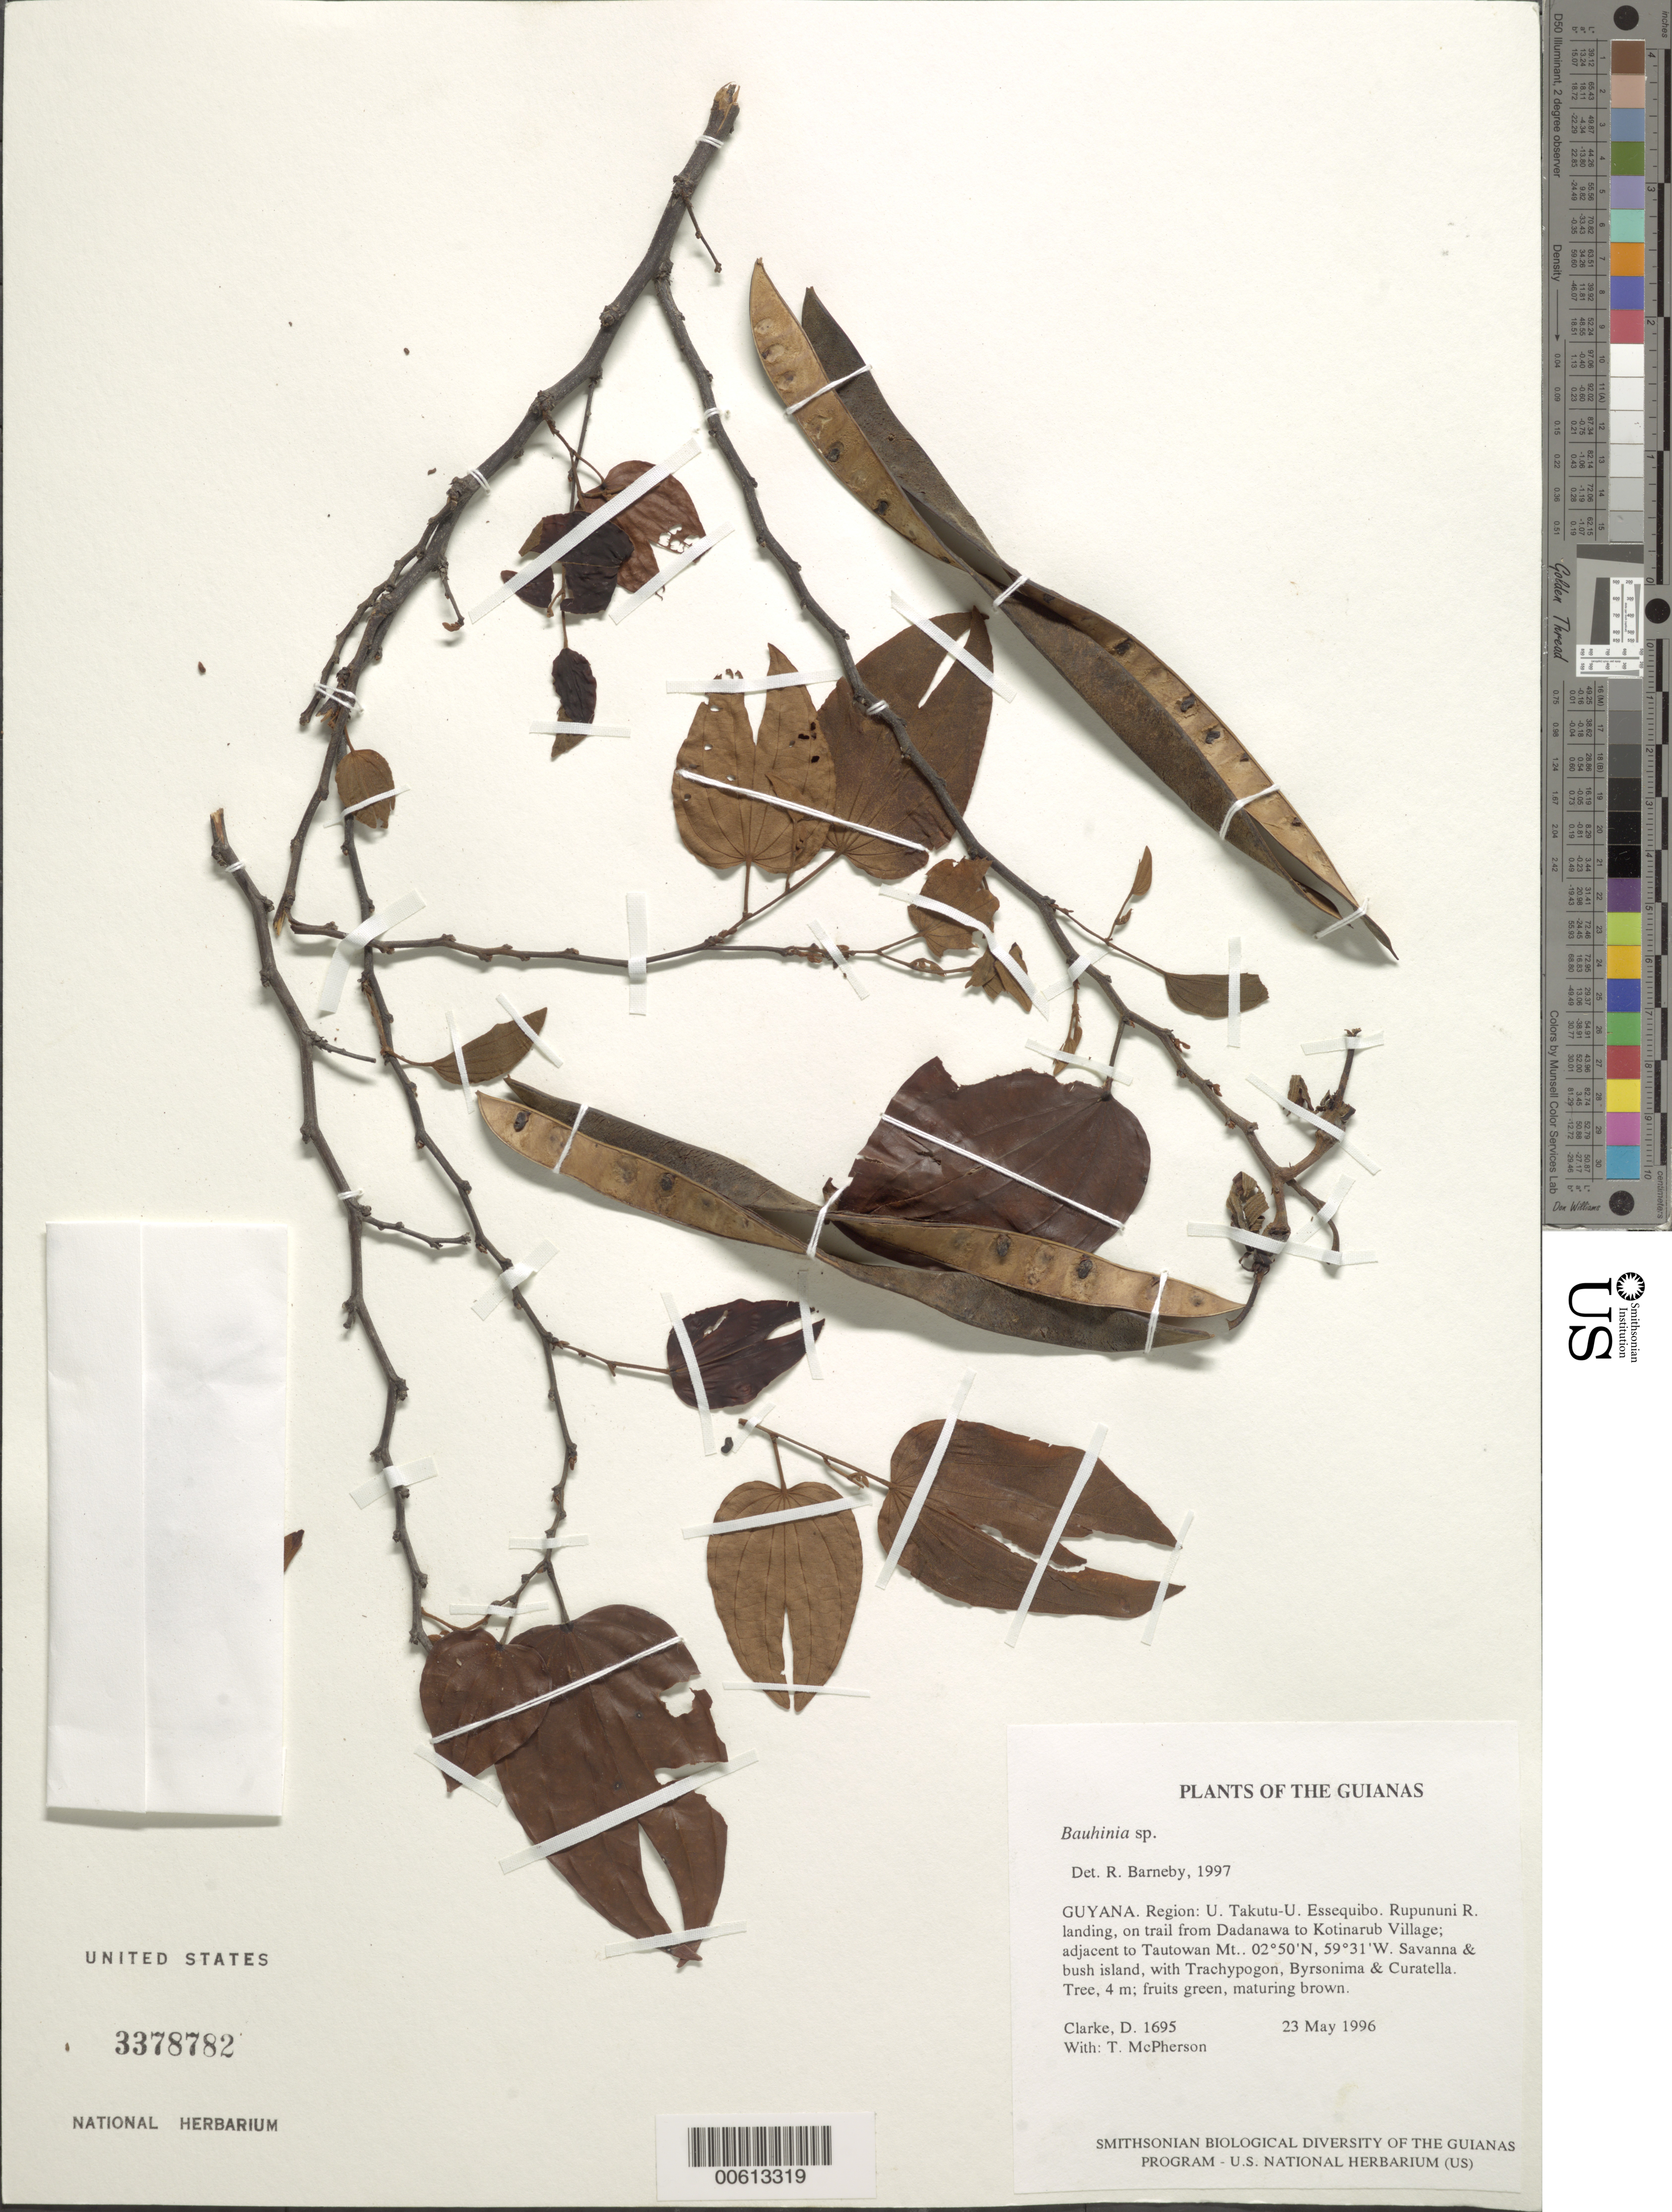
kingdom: Plantae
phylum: Tracheophyta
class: Magnoliopsida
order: Fabales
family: Fabaceae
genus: Bauhinia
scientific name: Bauhinia sp.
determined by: Barneby, Rupert C., (NY)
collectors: H. D. Clarke & T. McPherson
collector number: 1695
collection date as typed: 23 May 1996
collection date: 1996-05-23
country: Guyana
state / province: U. Takutu-U. Essequibo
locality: Rupununi R. landing, on trail from Dadanawa to Kotinarub Village; adjacent to Tautowan Mt.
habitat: Savanna & bush island, with Trachypogon, Byrsonima & Curatella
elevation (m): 100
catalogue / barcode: US 3378782